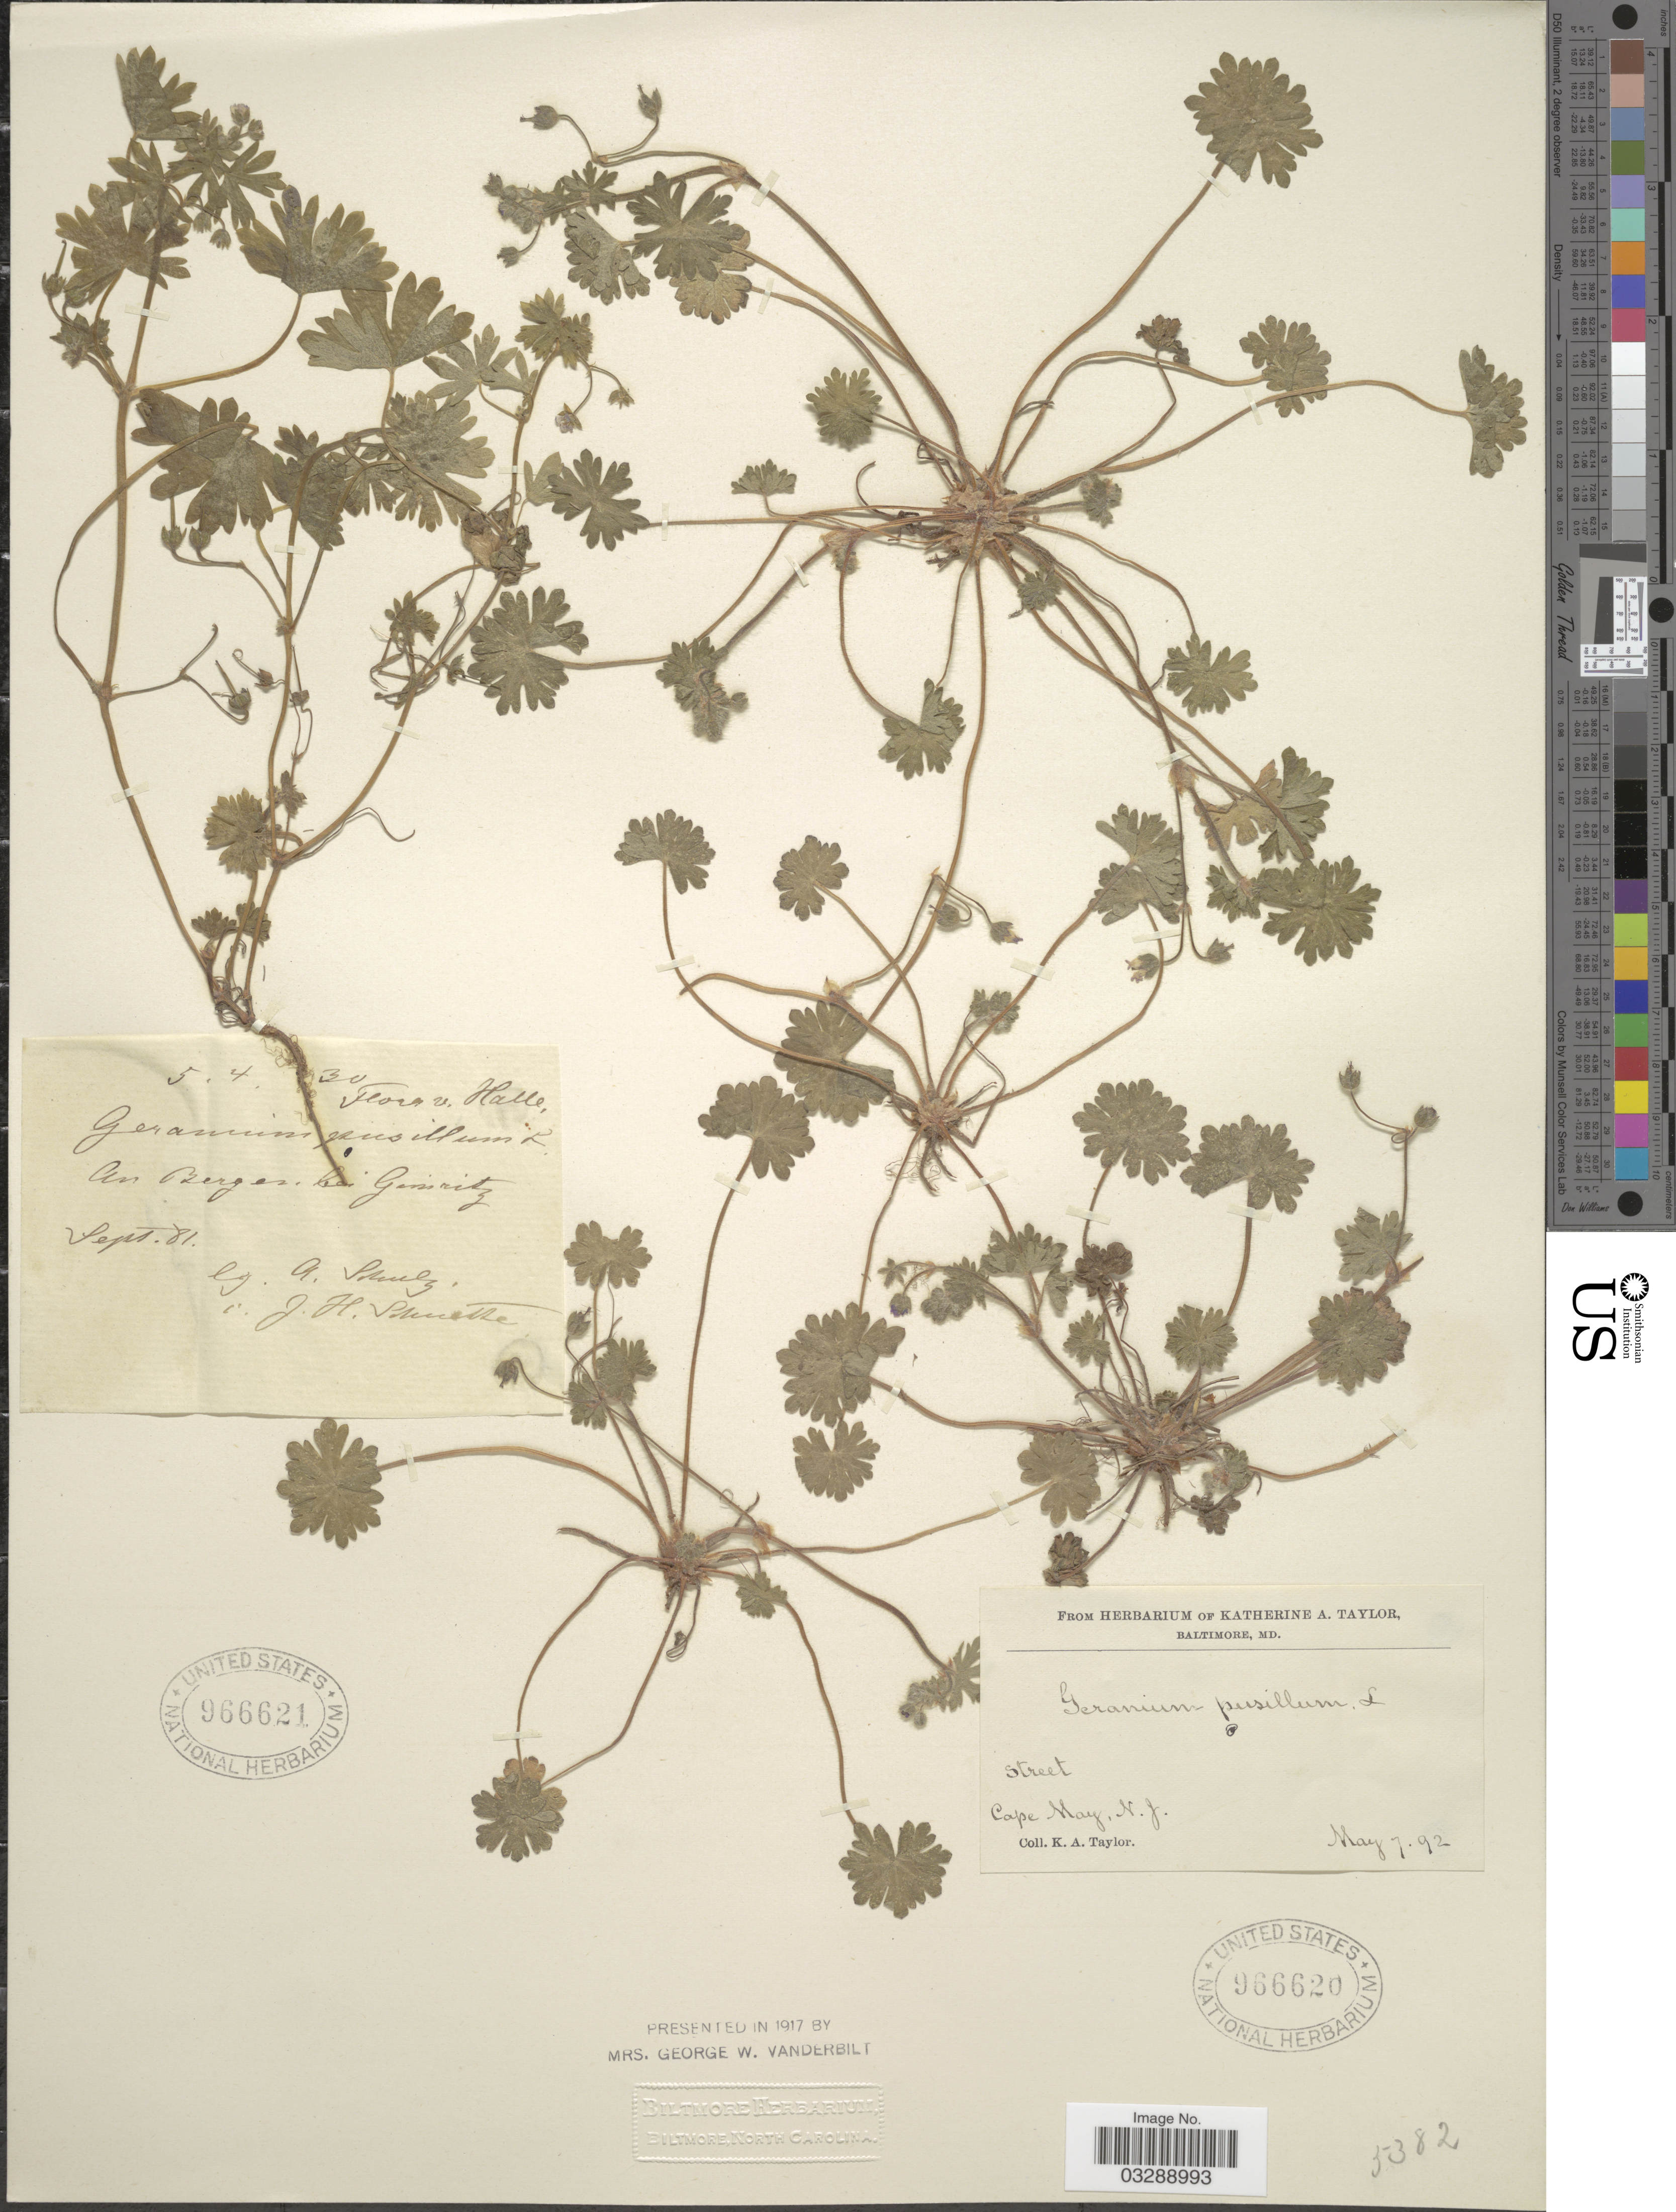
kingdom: Plantae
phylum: Tracheophyta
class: Magnoliopsida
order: Geraniales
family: Geraniaceae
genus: Geranium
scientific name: Geranium pusillum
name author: L.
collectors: K. A. Taylor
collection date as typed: Transcribed d/m/y: 7/5/92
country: United States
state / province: New Jersey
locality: Cape May.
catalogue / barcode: US 966620